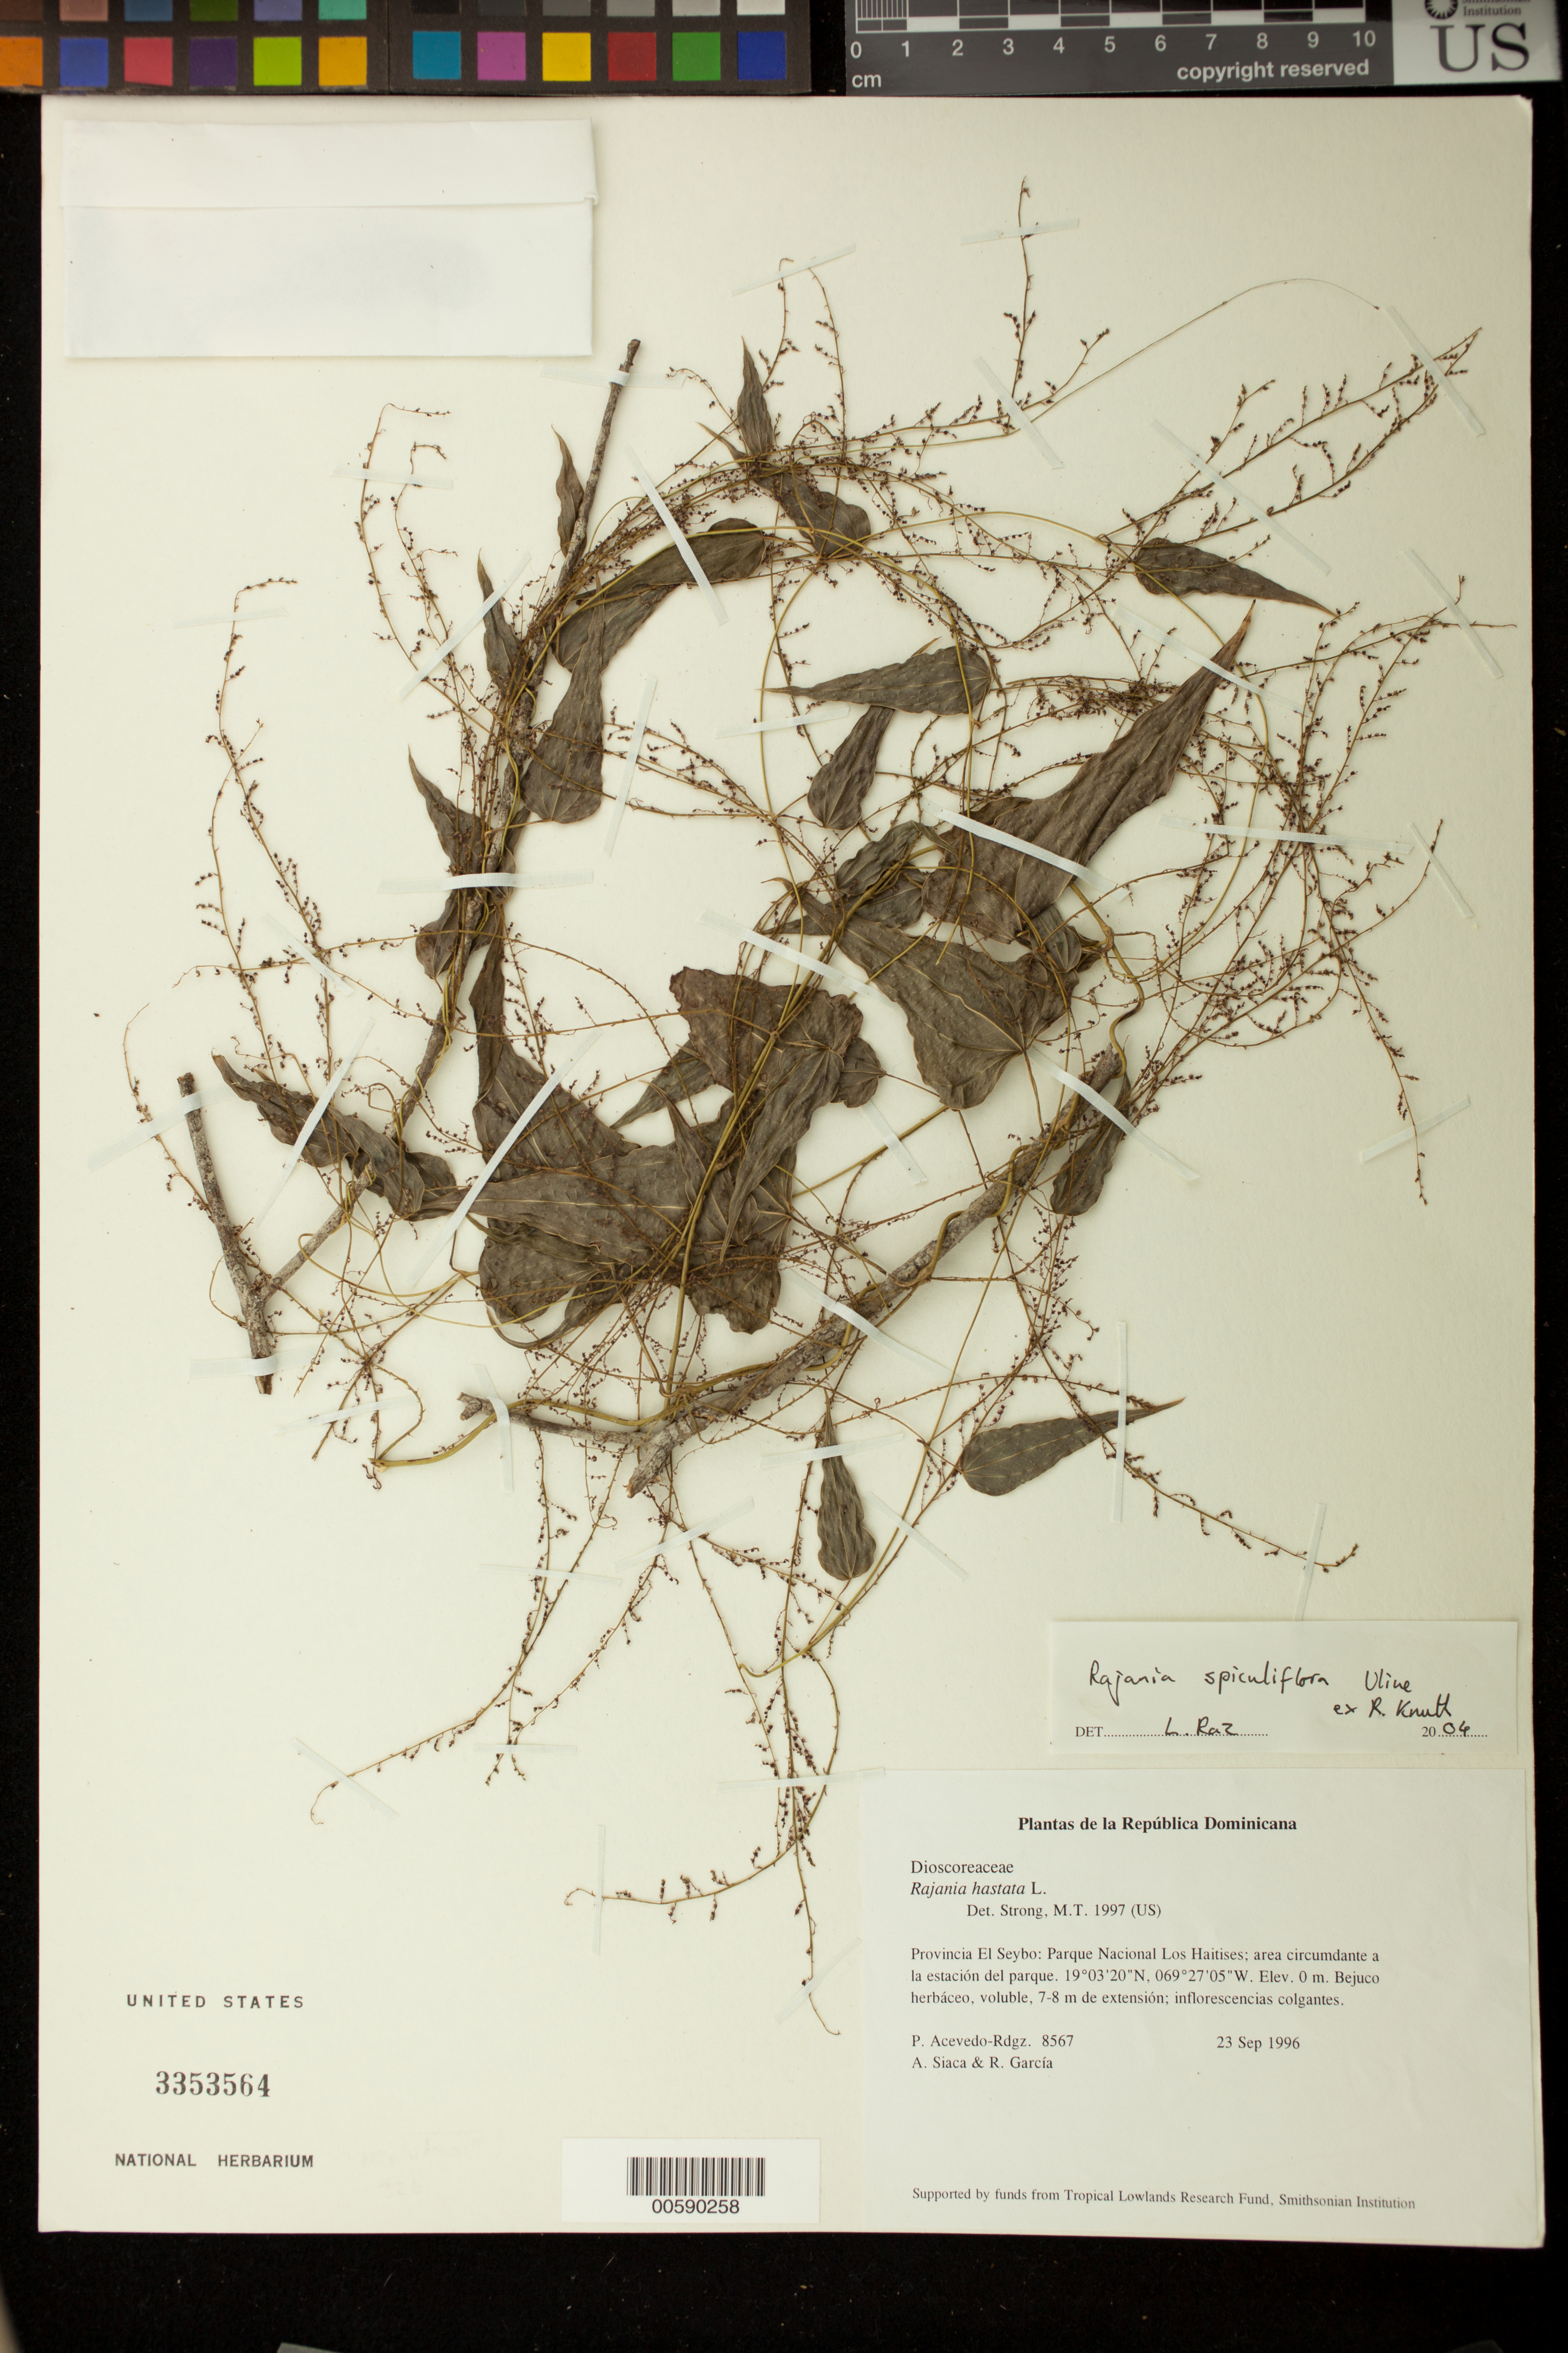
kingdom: Plantae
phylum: Tracheophyta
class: Liliopsida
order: Dioscoreales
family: Dioscoreaceae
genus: Dioscorea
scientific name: Dioscorea hyalinomarginata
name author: Raz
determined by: Strong, M. T., (US), Smithsonian Institution - National Museum of Natural History (UNITED STATES)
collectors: P. Acevedo-Rodr., A. Siaca & R. G. García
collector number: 8567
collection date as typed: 23 Sep 1996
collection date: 1996-09-23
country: Dominican Republic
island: Hispaniola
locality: Provincia El Seibo: Parque Nacional Los Haitises; area circumdante a la estación del parque.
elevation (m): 0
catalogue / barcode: US 3353564